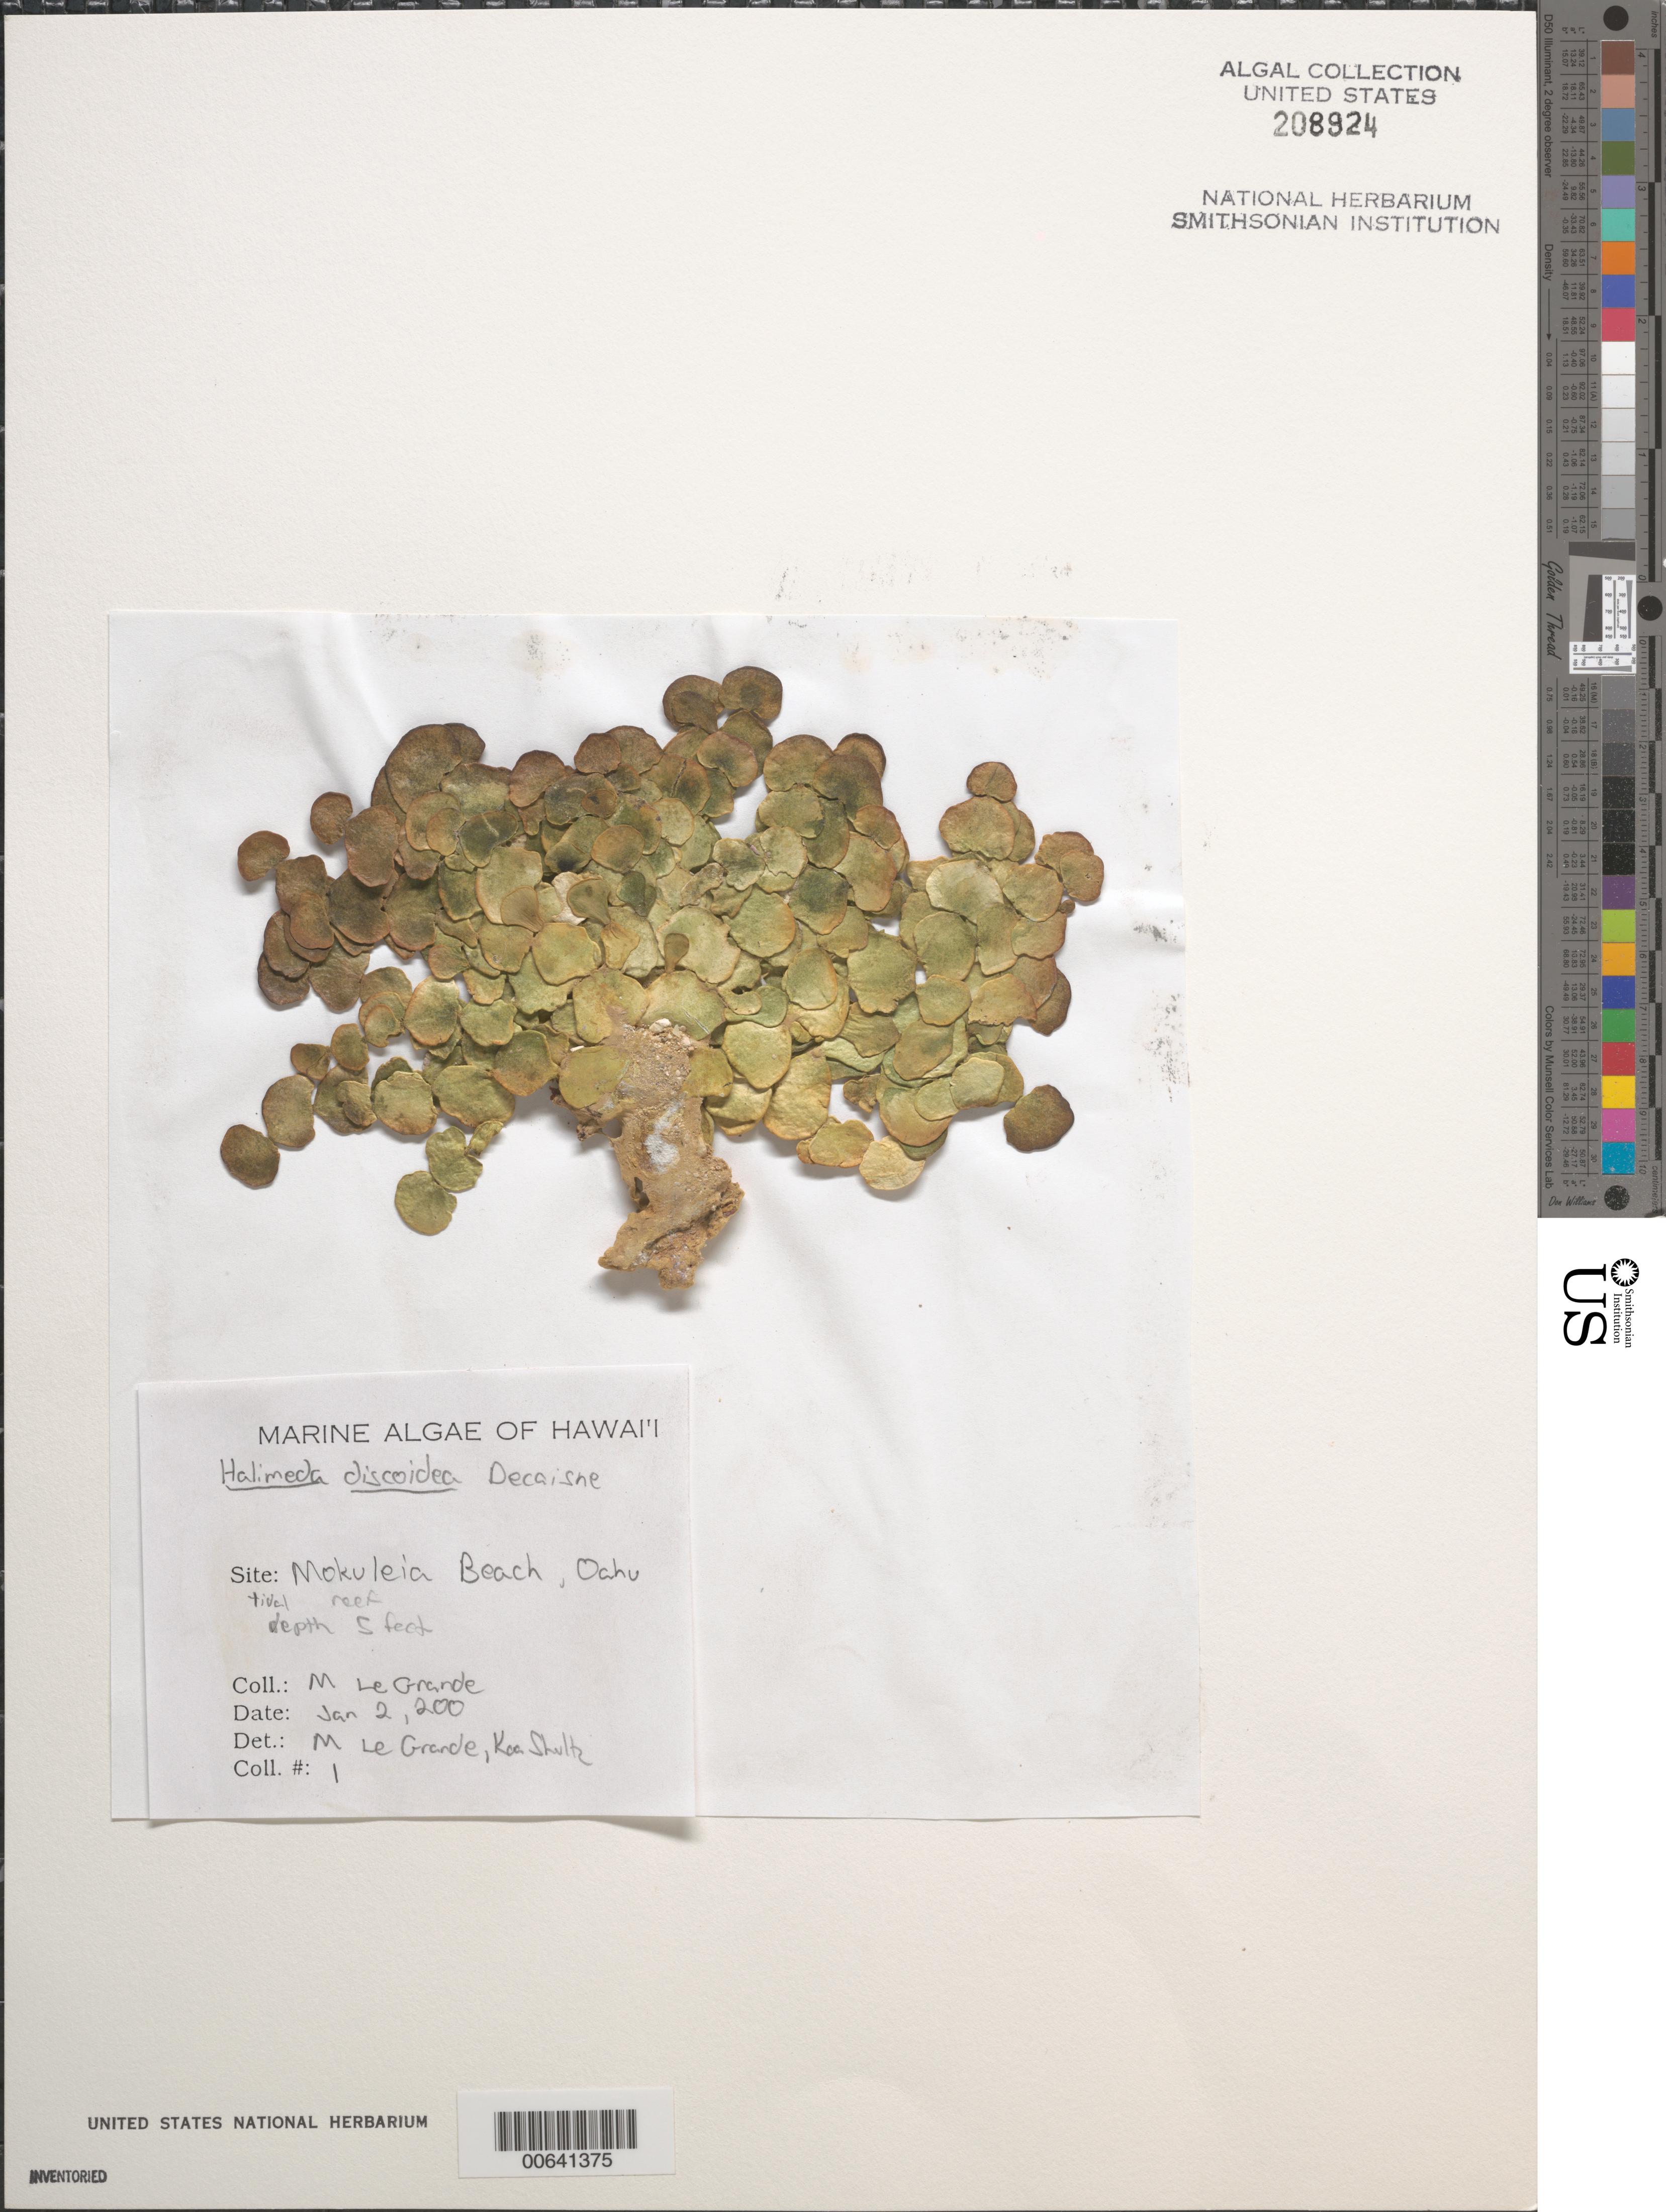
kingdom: Plantae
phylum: Chlorophyta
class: Ulvophyceae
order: Bryopsidales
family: Halimedaceae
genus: Halimeda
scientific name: Halimeda discoidea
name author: Decne.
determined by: Le Grande, M.; Shultz, K.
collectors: M. Le Grande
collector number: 1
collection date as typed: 02 Jan 2000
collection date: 2000-01-02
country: United States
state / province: Hawaii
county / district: Honolulu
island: Oahu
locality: Mokuleia Beach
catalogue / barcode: US 208924